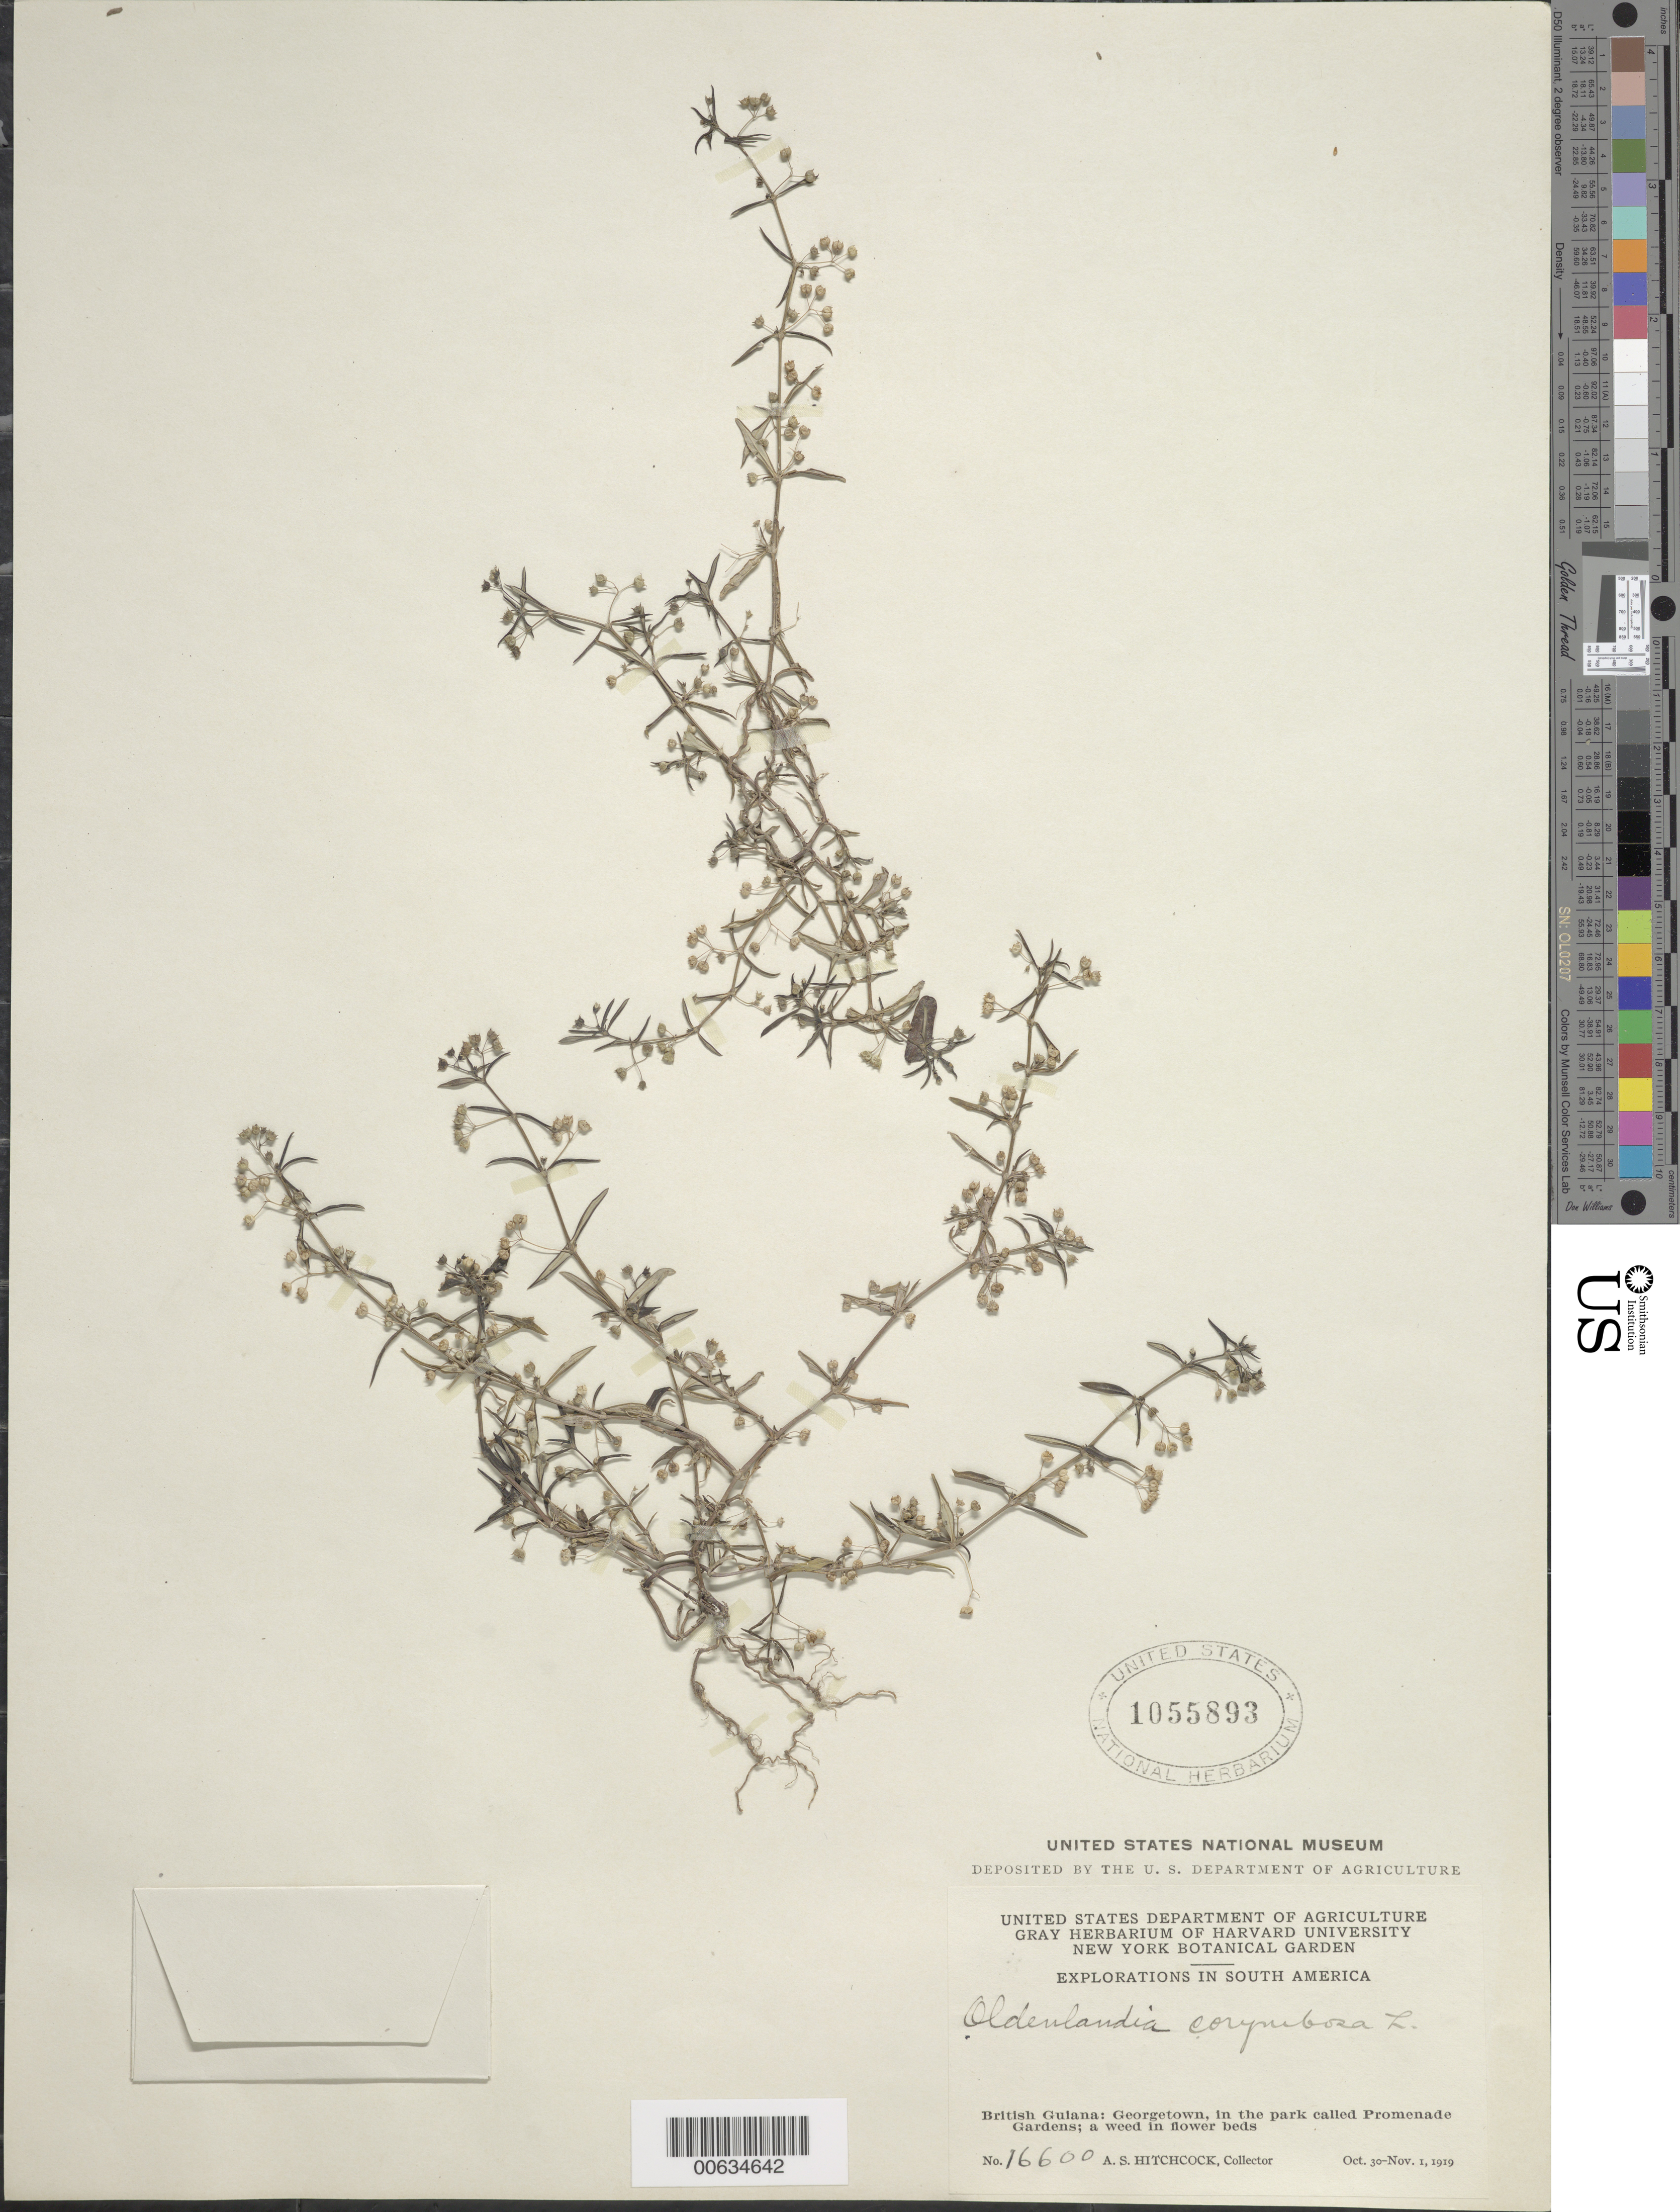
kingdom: Plantae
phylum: Tracheophyta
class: Magnoliopsida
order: Gentianales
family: Rubiaceae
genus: Oldenlandia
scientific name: Oldenlandia corymbosa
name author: L.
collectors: A. S. Hitchcock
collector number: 16600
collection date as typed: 30-Oct-19 to 1-Nov-19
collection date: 1919-10-30/1919-11-01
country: Guyana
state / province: Demerara-Mahaica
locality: Georgetown, Promenade Gardens Park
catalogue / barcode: US 1055893